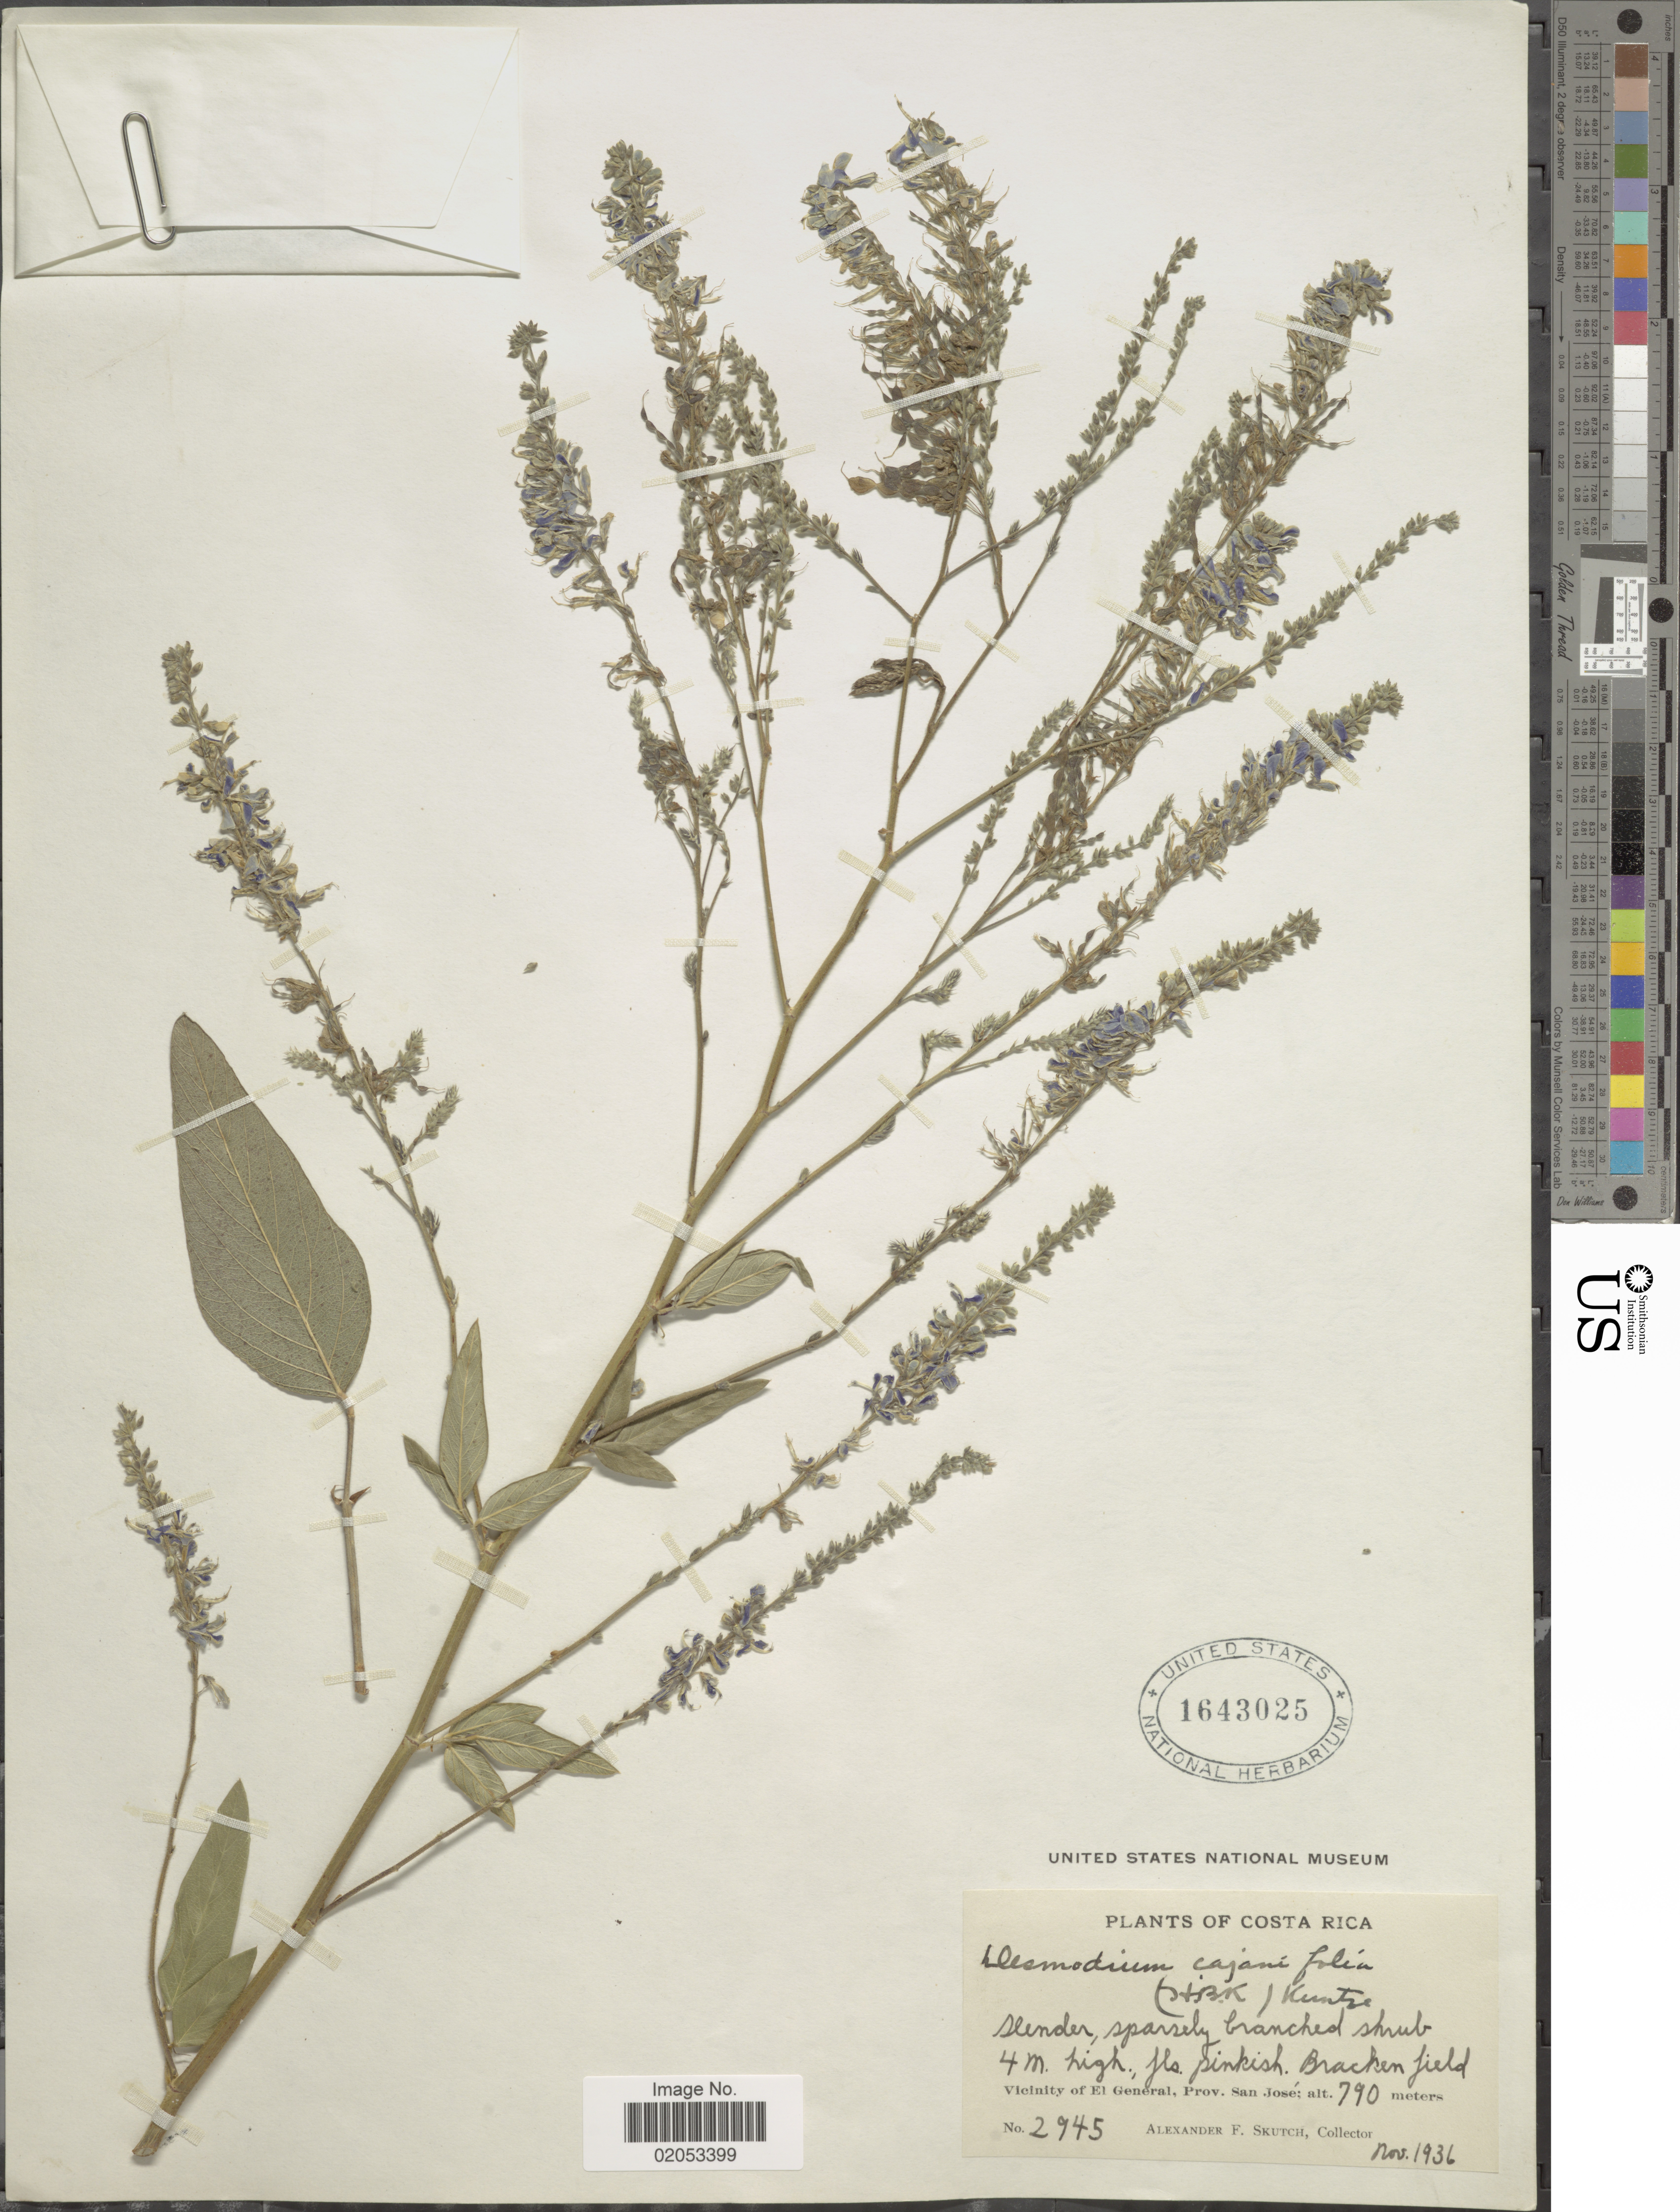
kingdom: Plantae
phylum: Tracheophyta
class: Magnoliopsida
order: Fabales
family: Fabaceae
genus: Desmodium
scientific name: Desmodium cajanifolium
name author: (Kunth) DC.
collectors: A. F. Skutch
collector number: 2945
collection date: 1936-11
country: Costa Rica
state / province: San José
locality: Vicinity of El General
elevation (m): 790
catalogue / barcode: US 1643025